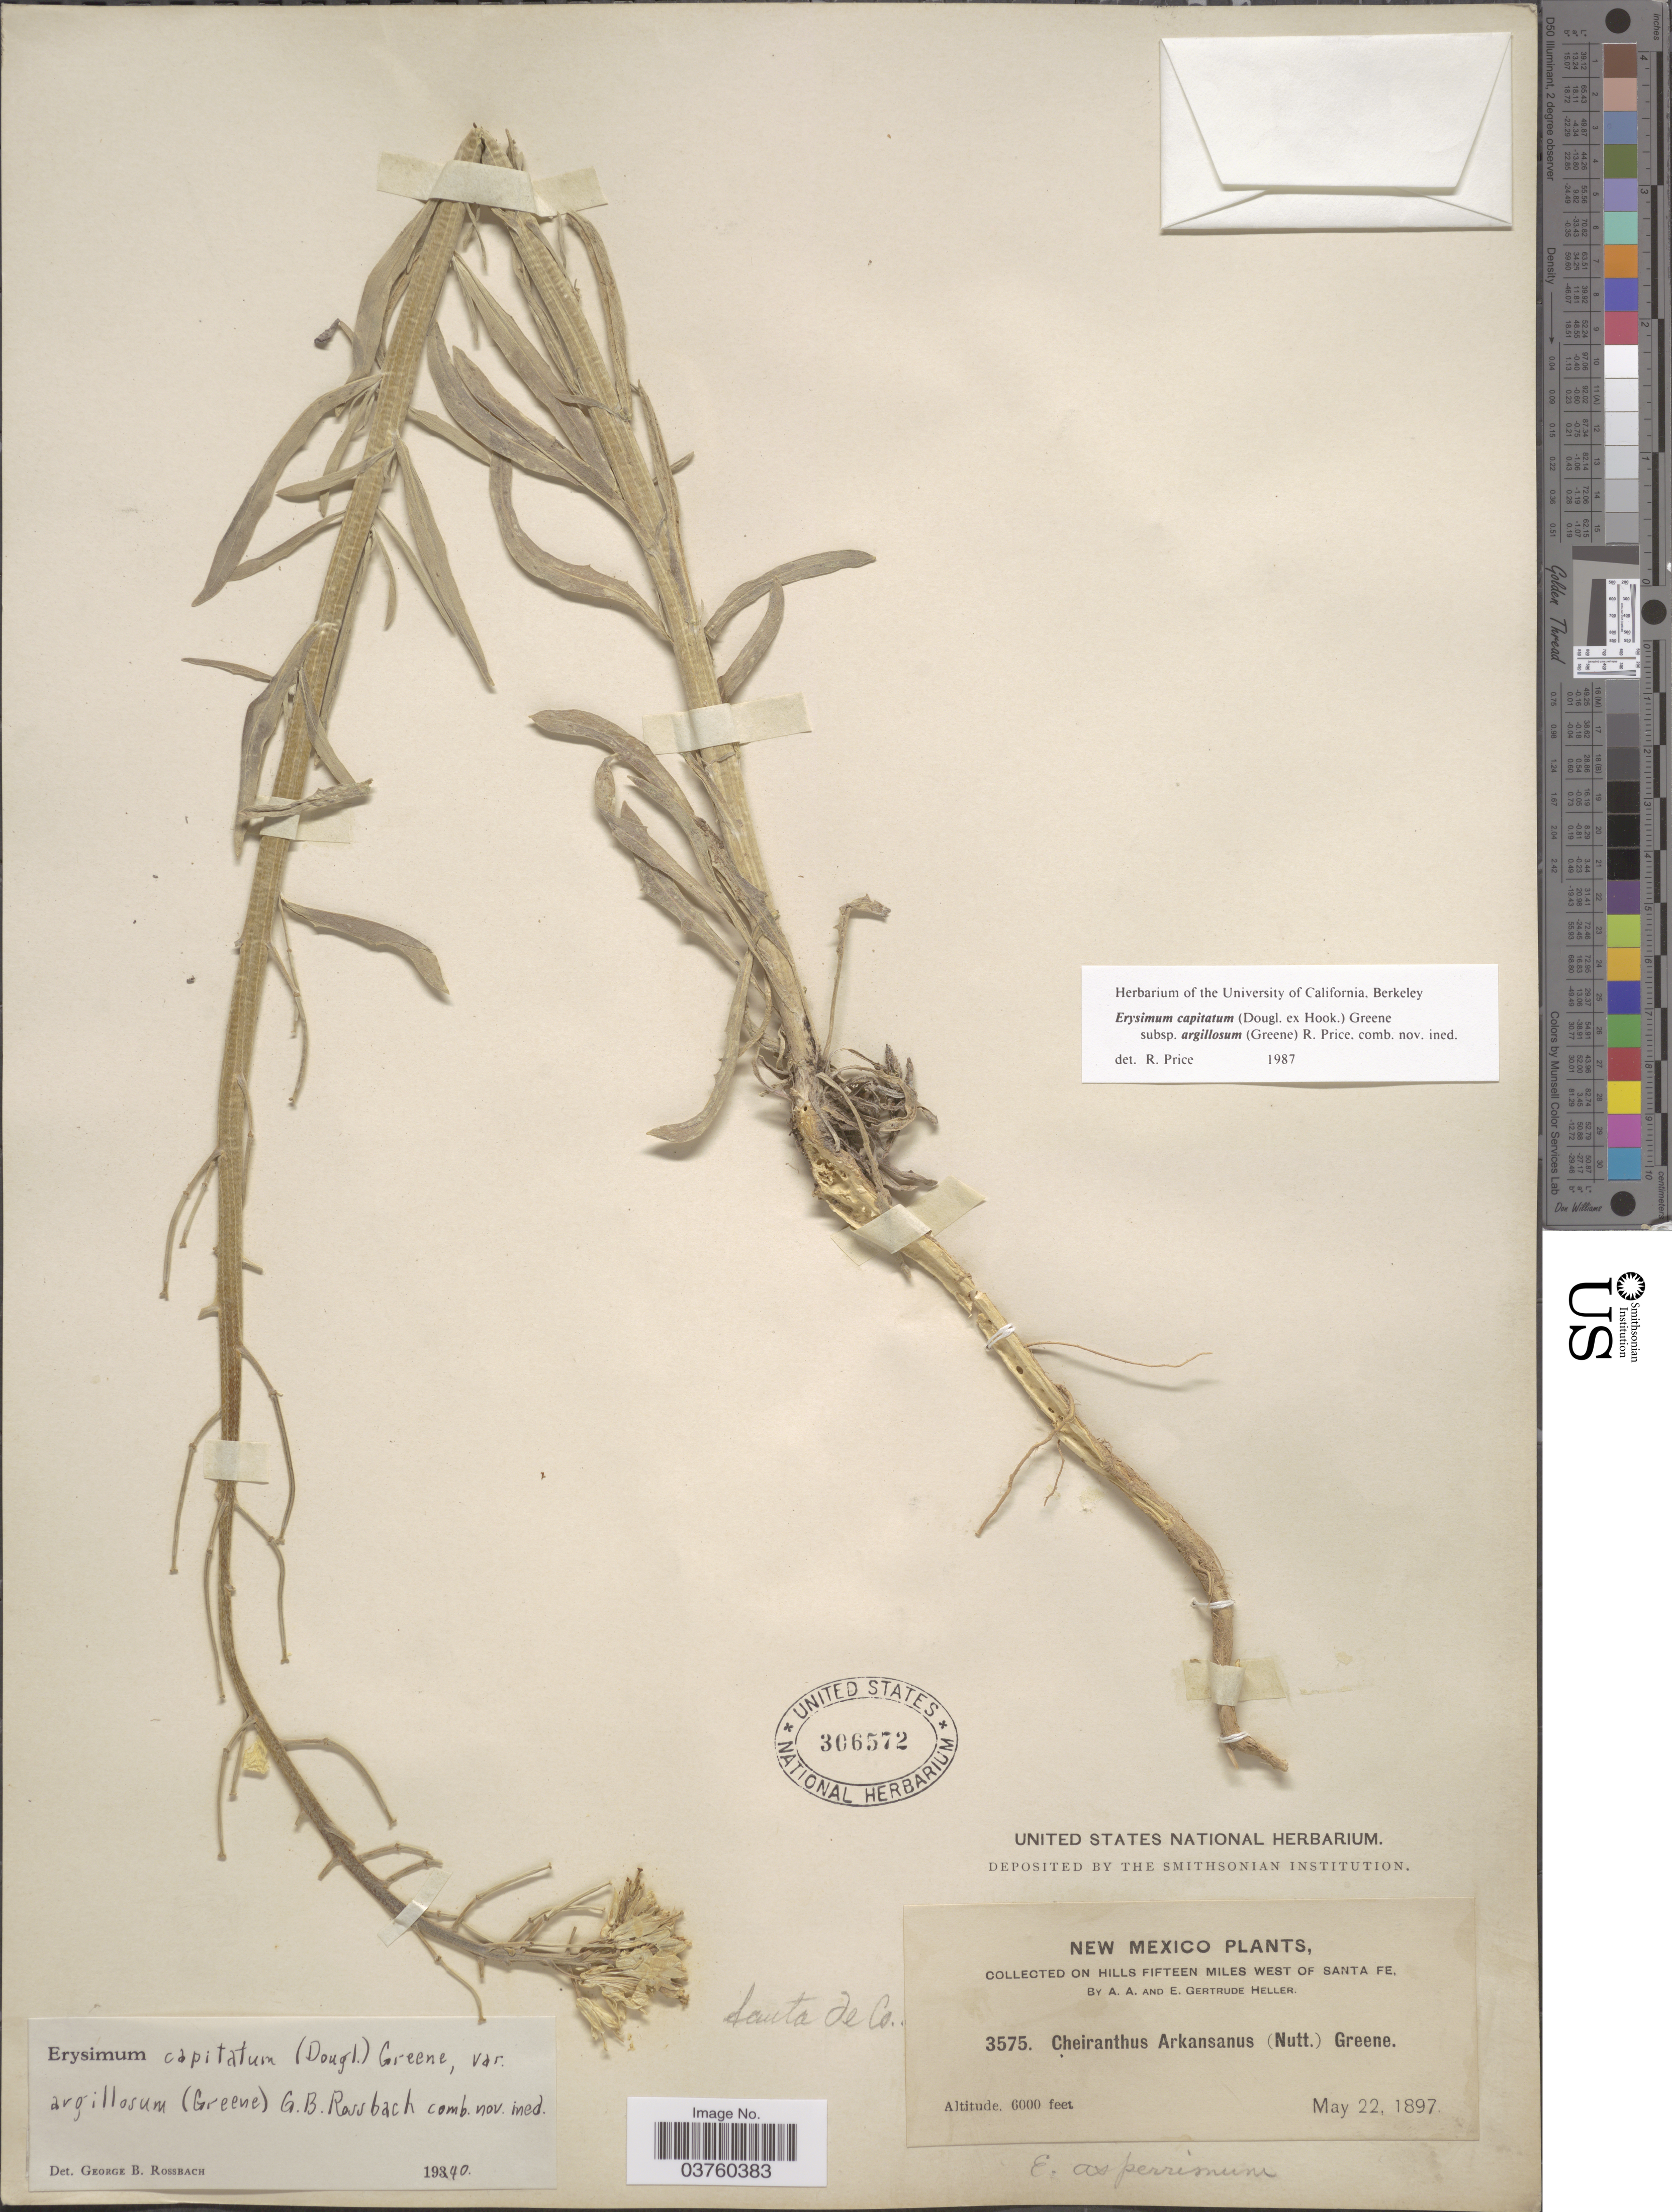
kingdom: Plantae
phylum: Tracheophyta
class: Magnoliopsida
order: Brassicales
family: Brassicaceae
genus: Erysimum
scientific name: Erysimum capitatum var. argillosum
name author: (Greene) R.J. Davis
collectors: A. A. Heller & E. G. Heller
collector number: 3575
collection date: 1897-05-22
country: United States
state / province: New Mexico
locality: On hills fifteen miles west of Santa Fe. Santa Fe Co.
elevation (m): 1829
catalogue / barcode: US 306572